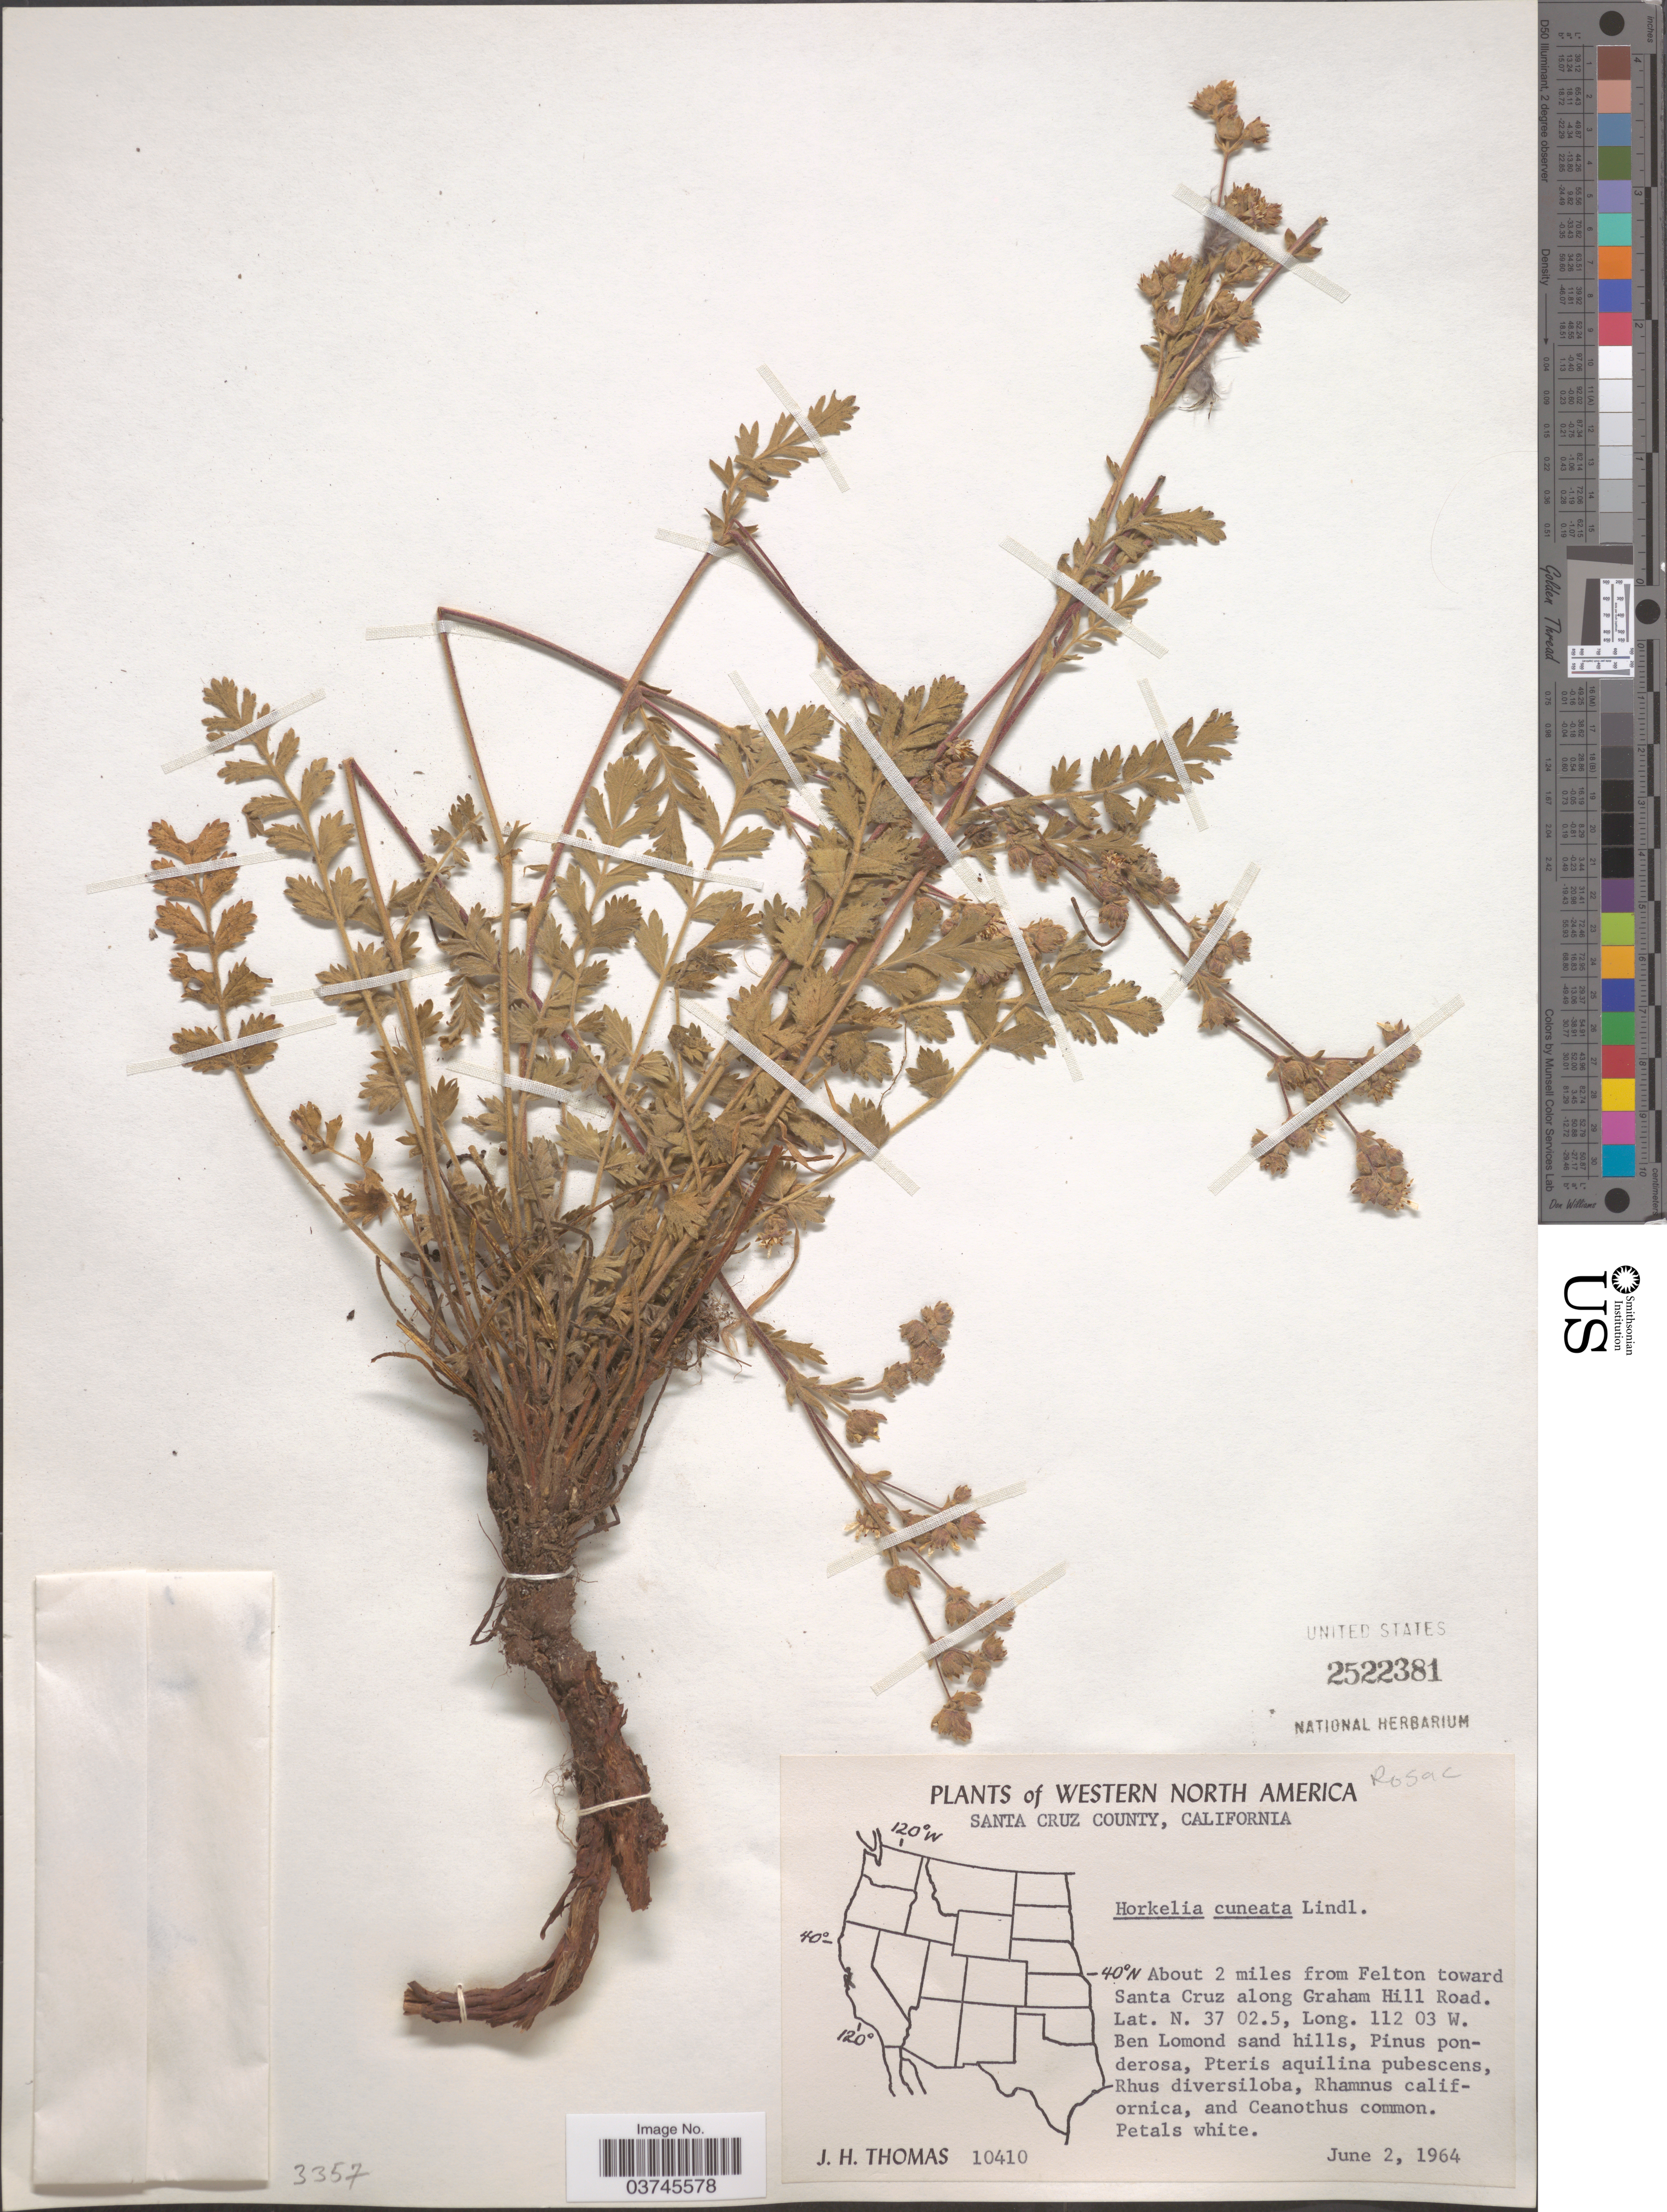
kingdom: Plantae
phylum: Tracheophyta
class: Magnoliopsida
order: Rosales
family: Rosaceae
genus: Potentilla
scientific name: Potentilla lindleyi var. sericea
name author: (A. Gray) J.T. Howell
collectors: J. H. Thomas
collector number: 10410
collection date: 1964-06-02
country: United States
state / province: California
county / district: Santa Cruz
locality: Western North America. Santa Cruz County. About 2 miles from Felton toward Santa Cruz along Graham Hill Road. Ben Lomond sand hills.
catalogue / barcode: US 2522381